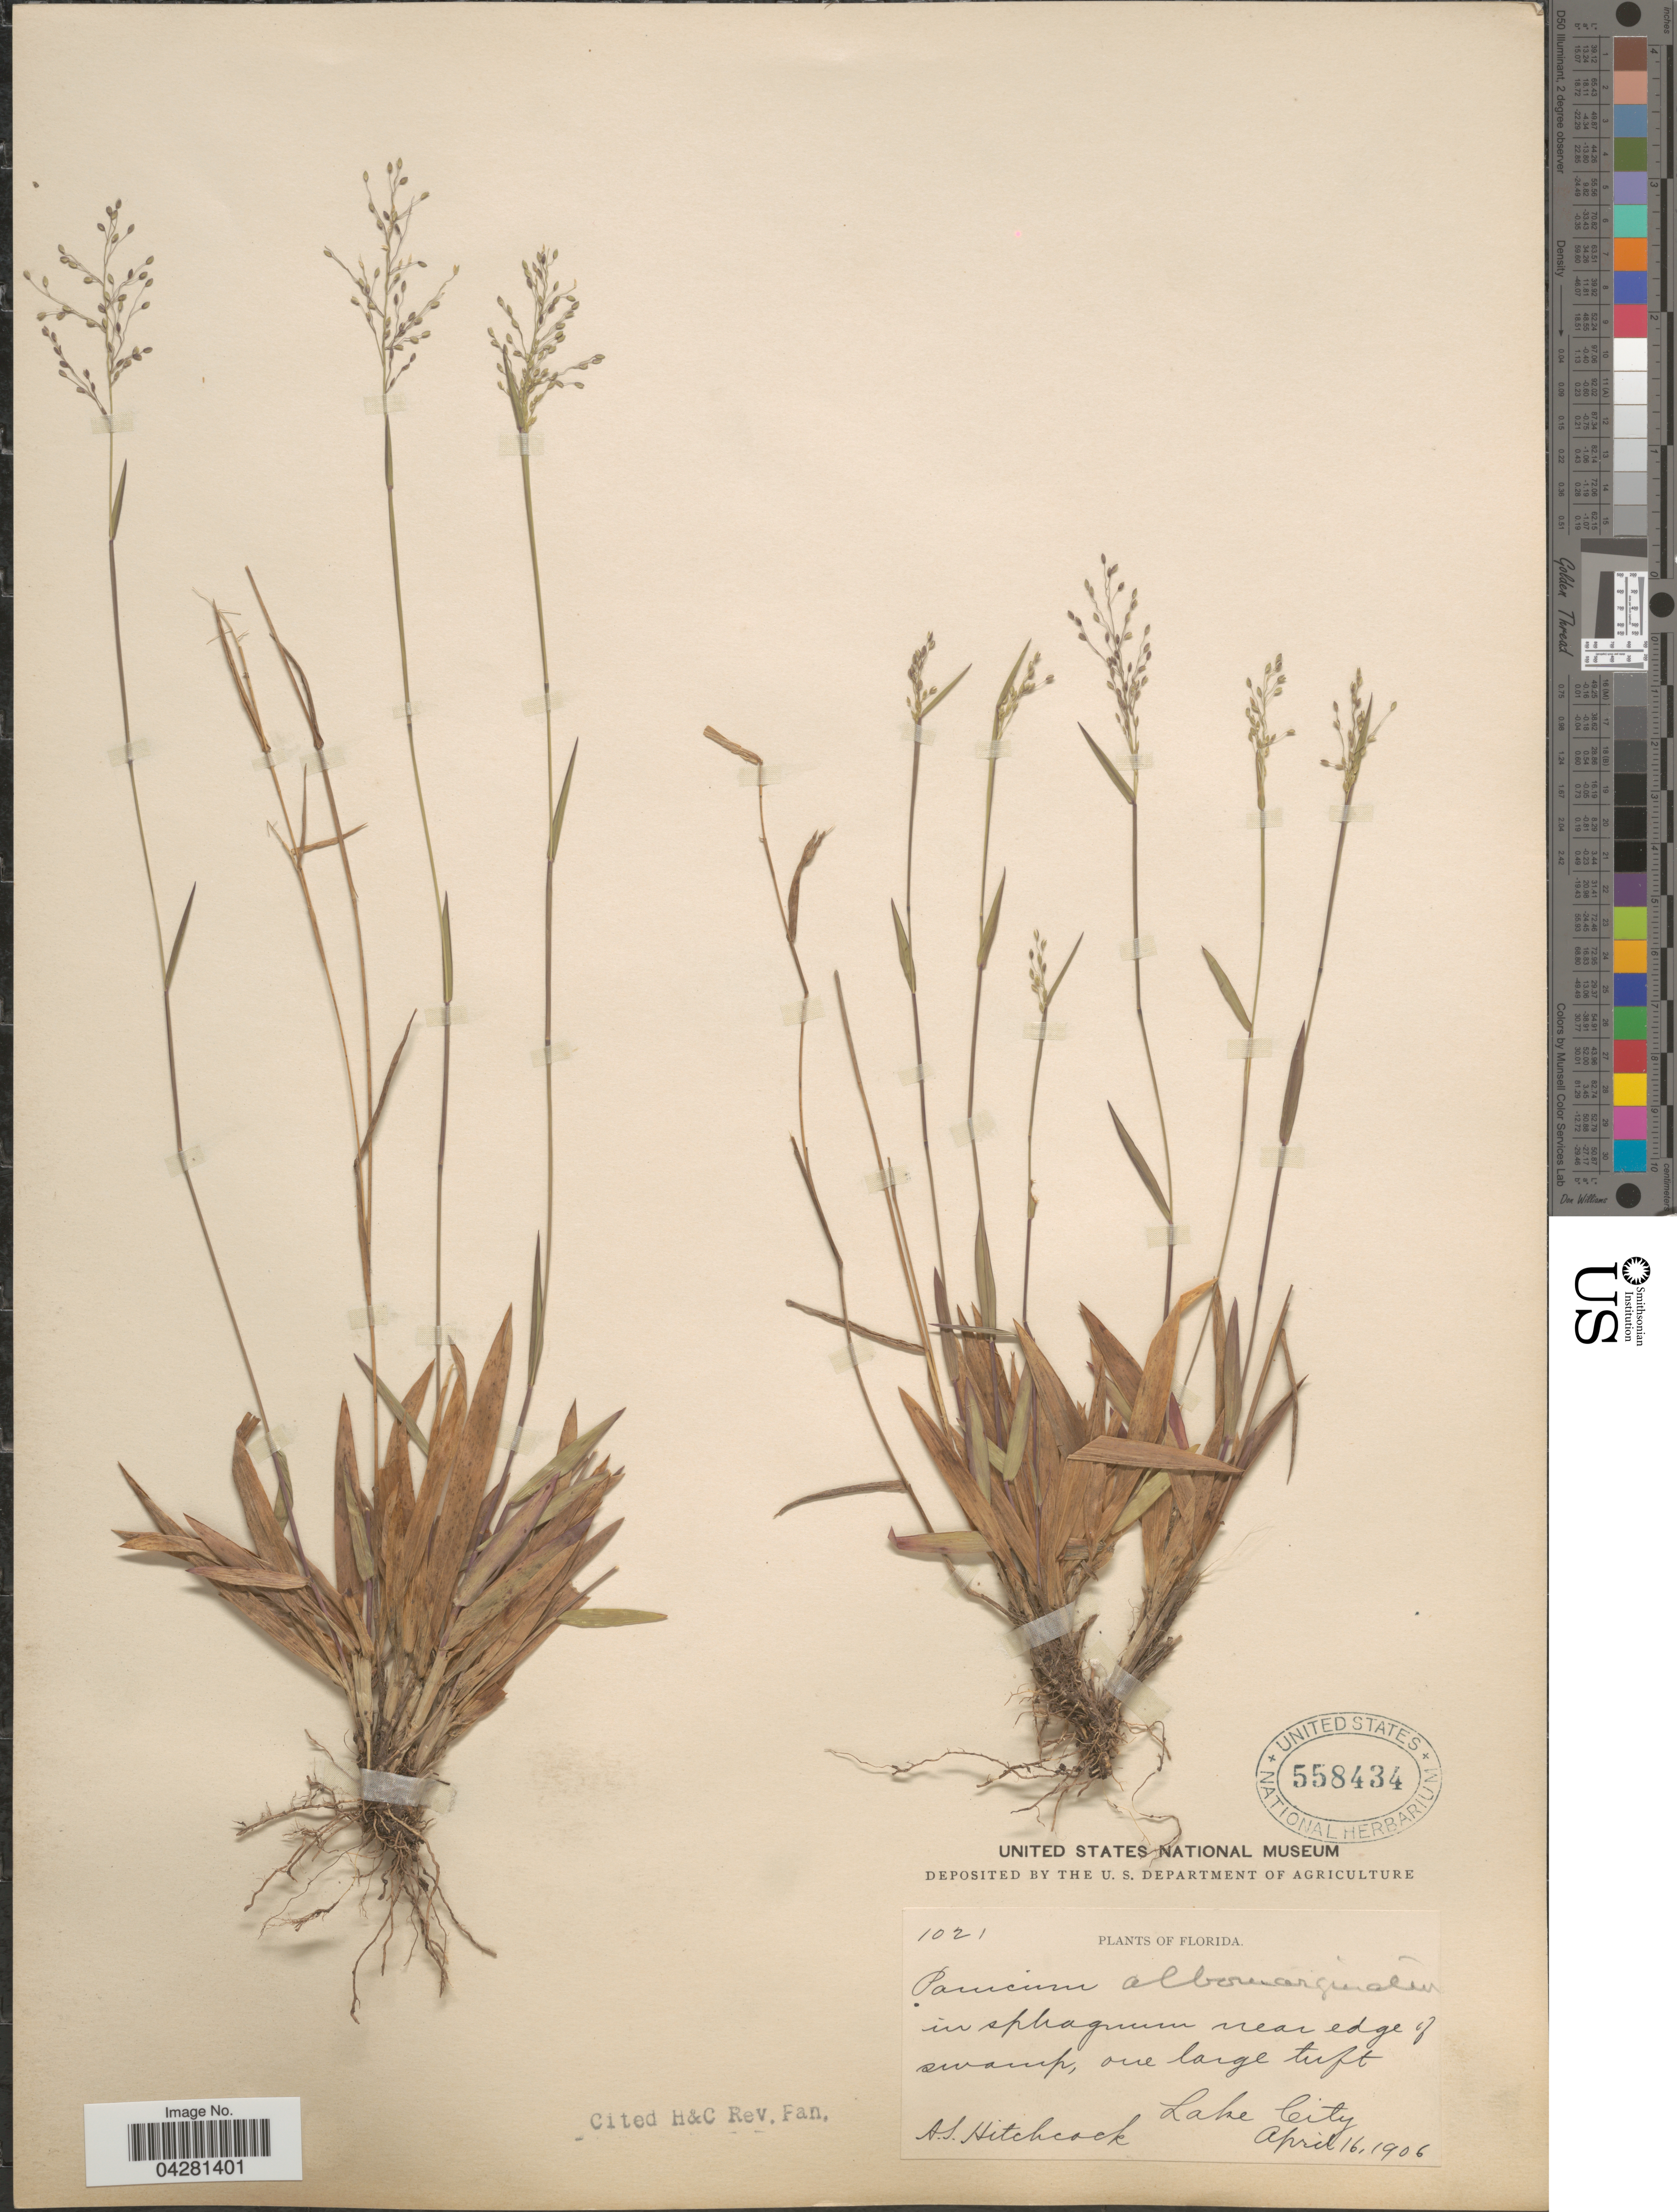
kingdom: Plantae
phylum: Tracheophyta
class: Liliopsida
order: Poales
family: Poaceae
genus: Dichanthelium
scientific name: Dichanthelium dichotomum var. unciphyllum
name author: (Trin.) Davidse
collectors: A. S. Hitchcock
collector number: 1021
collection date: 1906-04-16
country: United States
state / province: Florida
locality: In sphagnum near edge of swamp, one large tuft Lake City.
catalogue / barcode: US 558434